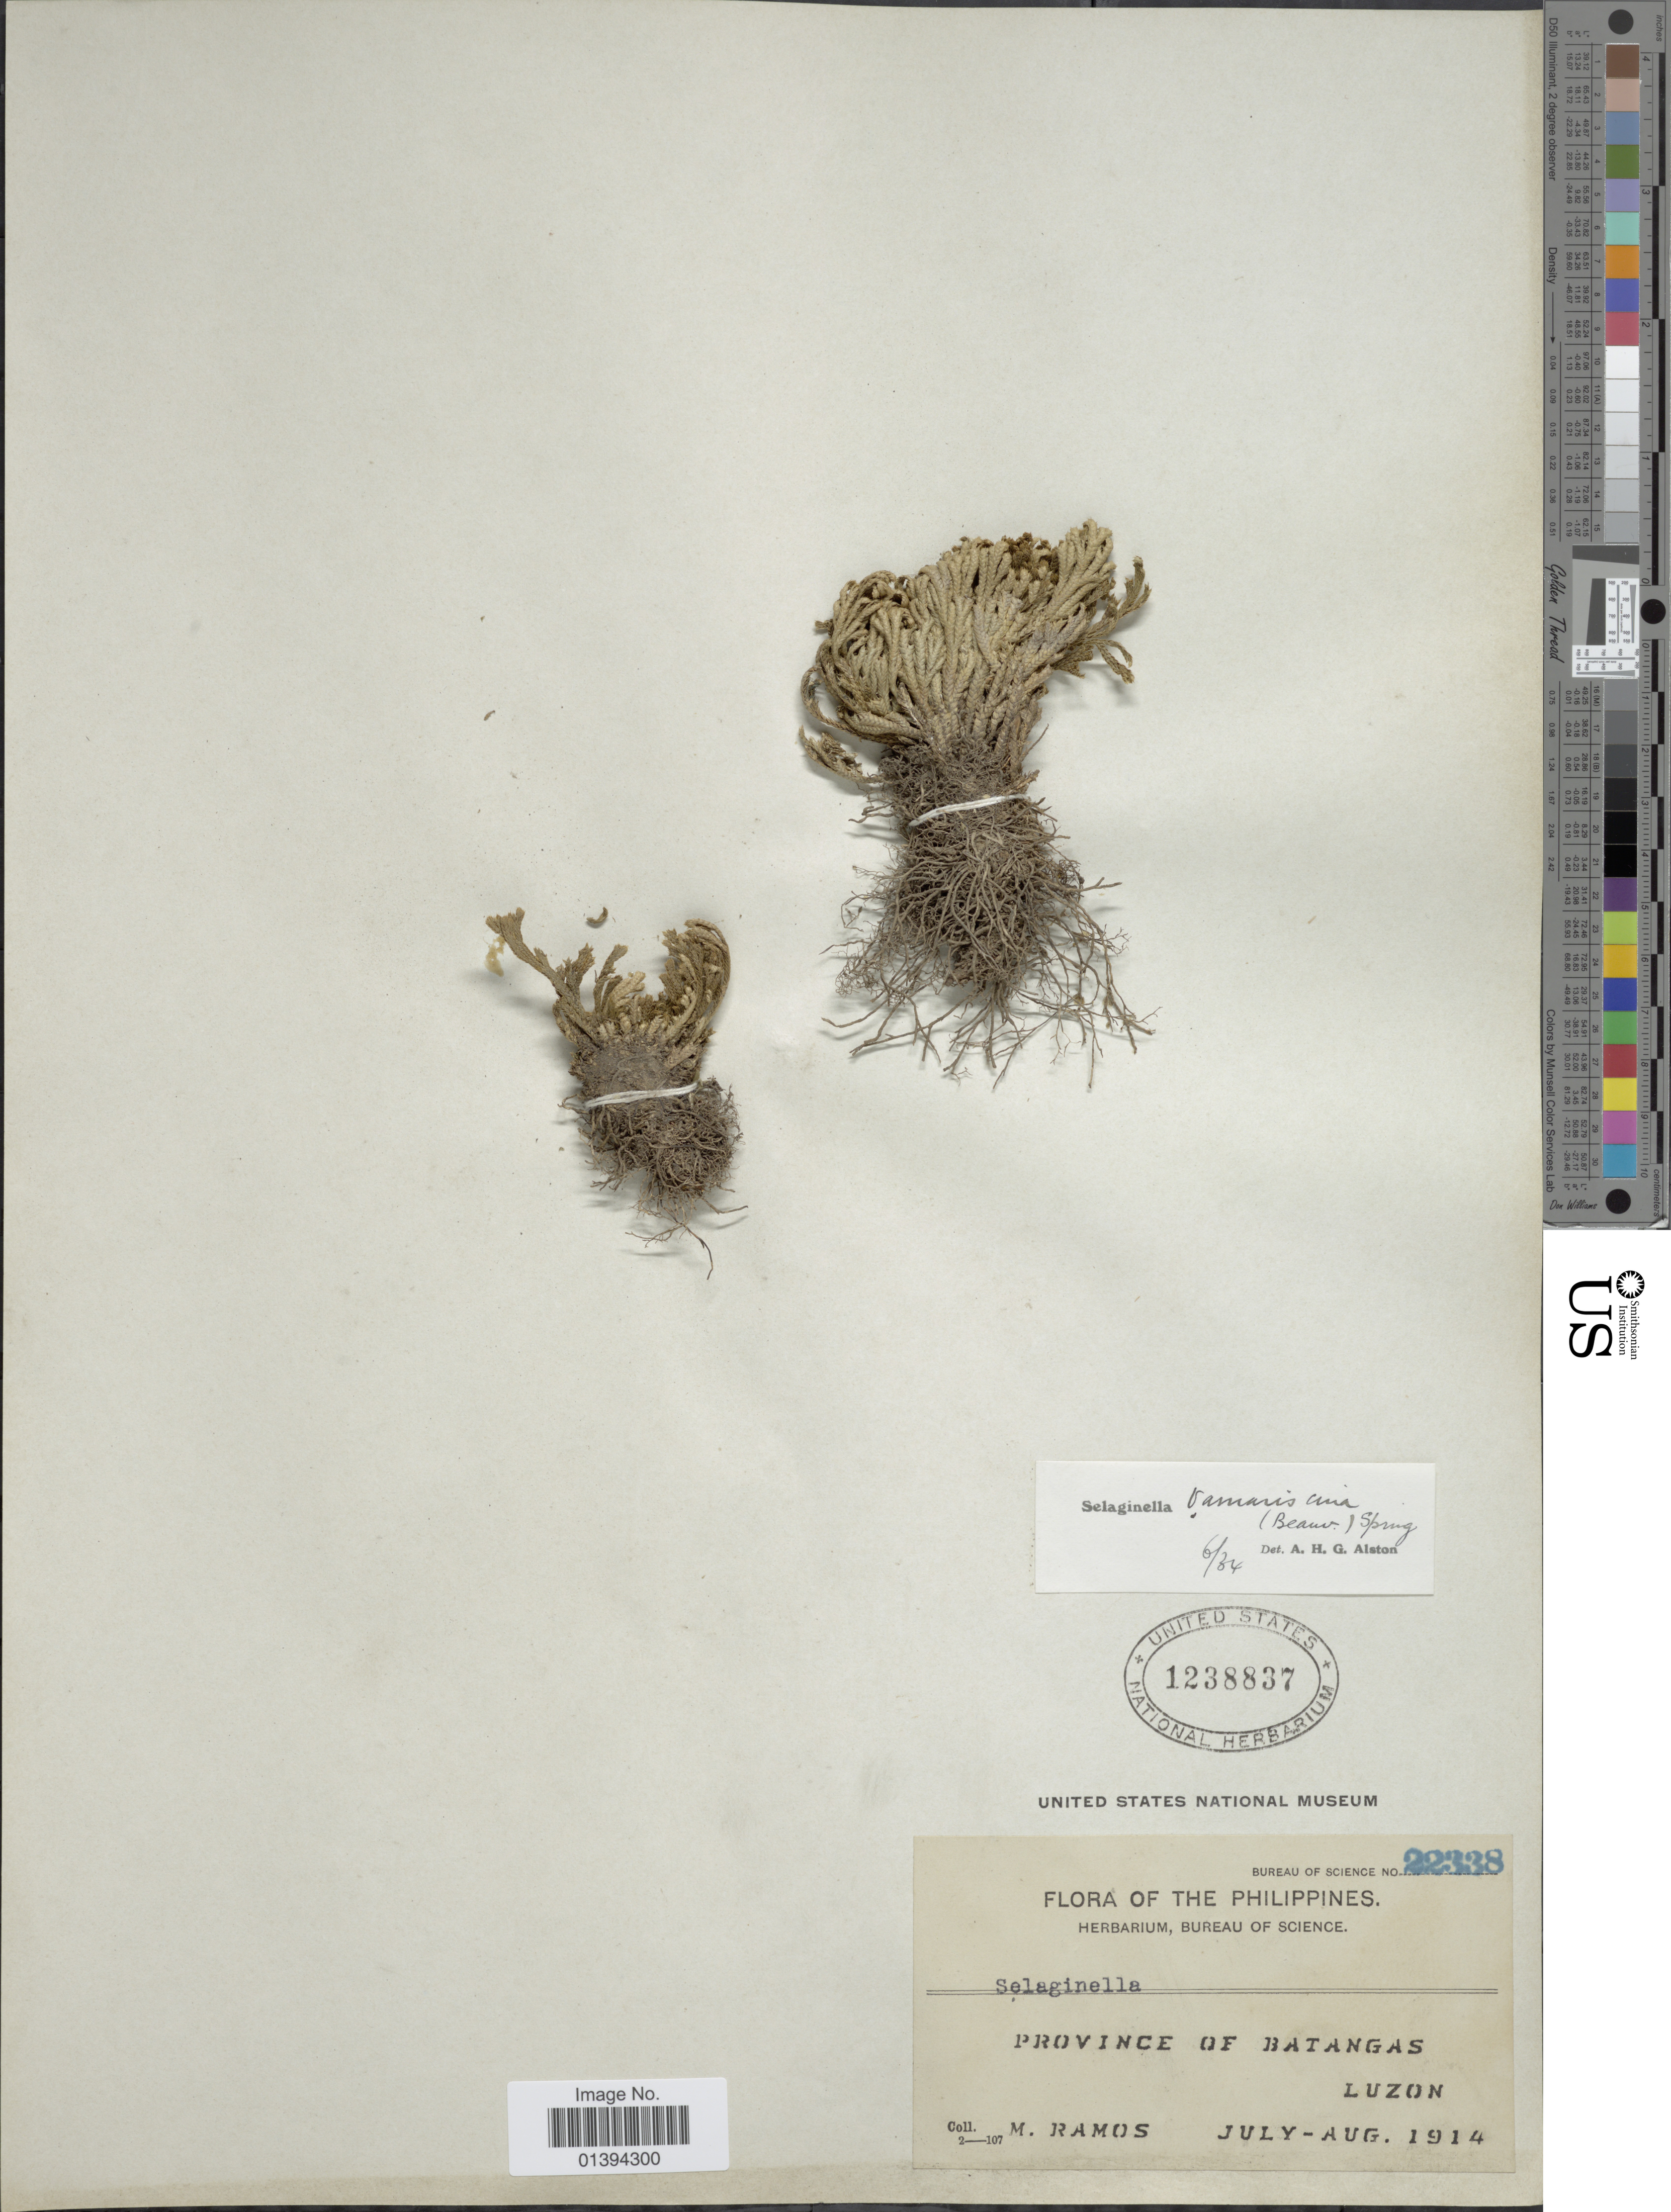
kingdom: Plantae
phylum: Tracheophyta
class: Lycopodiopsida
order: Selaginellales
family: Selaginellaceae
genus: Selaginella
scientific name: Selaginella tamariscina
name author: (P. Beauv.) Spring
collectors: M. Ramos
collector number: Bureau of Science 22338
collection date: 1914-07/1914-08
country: Philippines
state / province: Central Luzon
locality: Province of Batangas, Luzon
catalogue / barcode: US 1238837